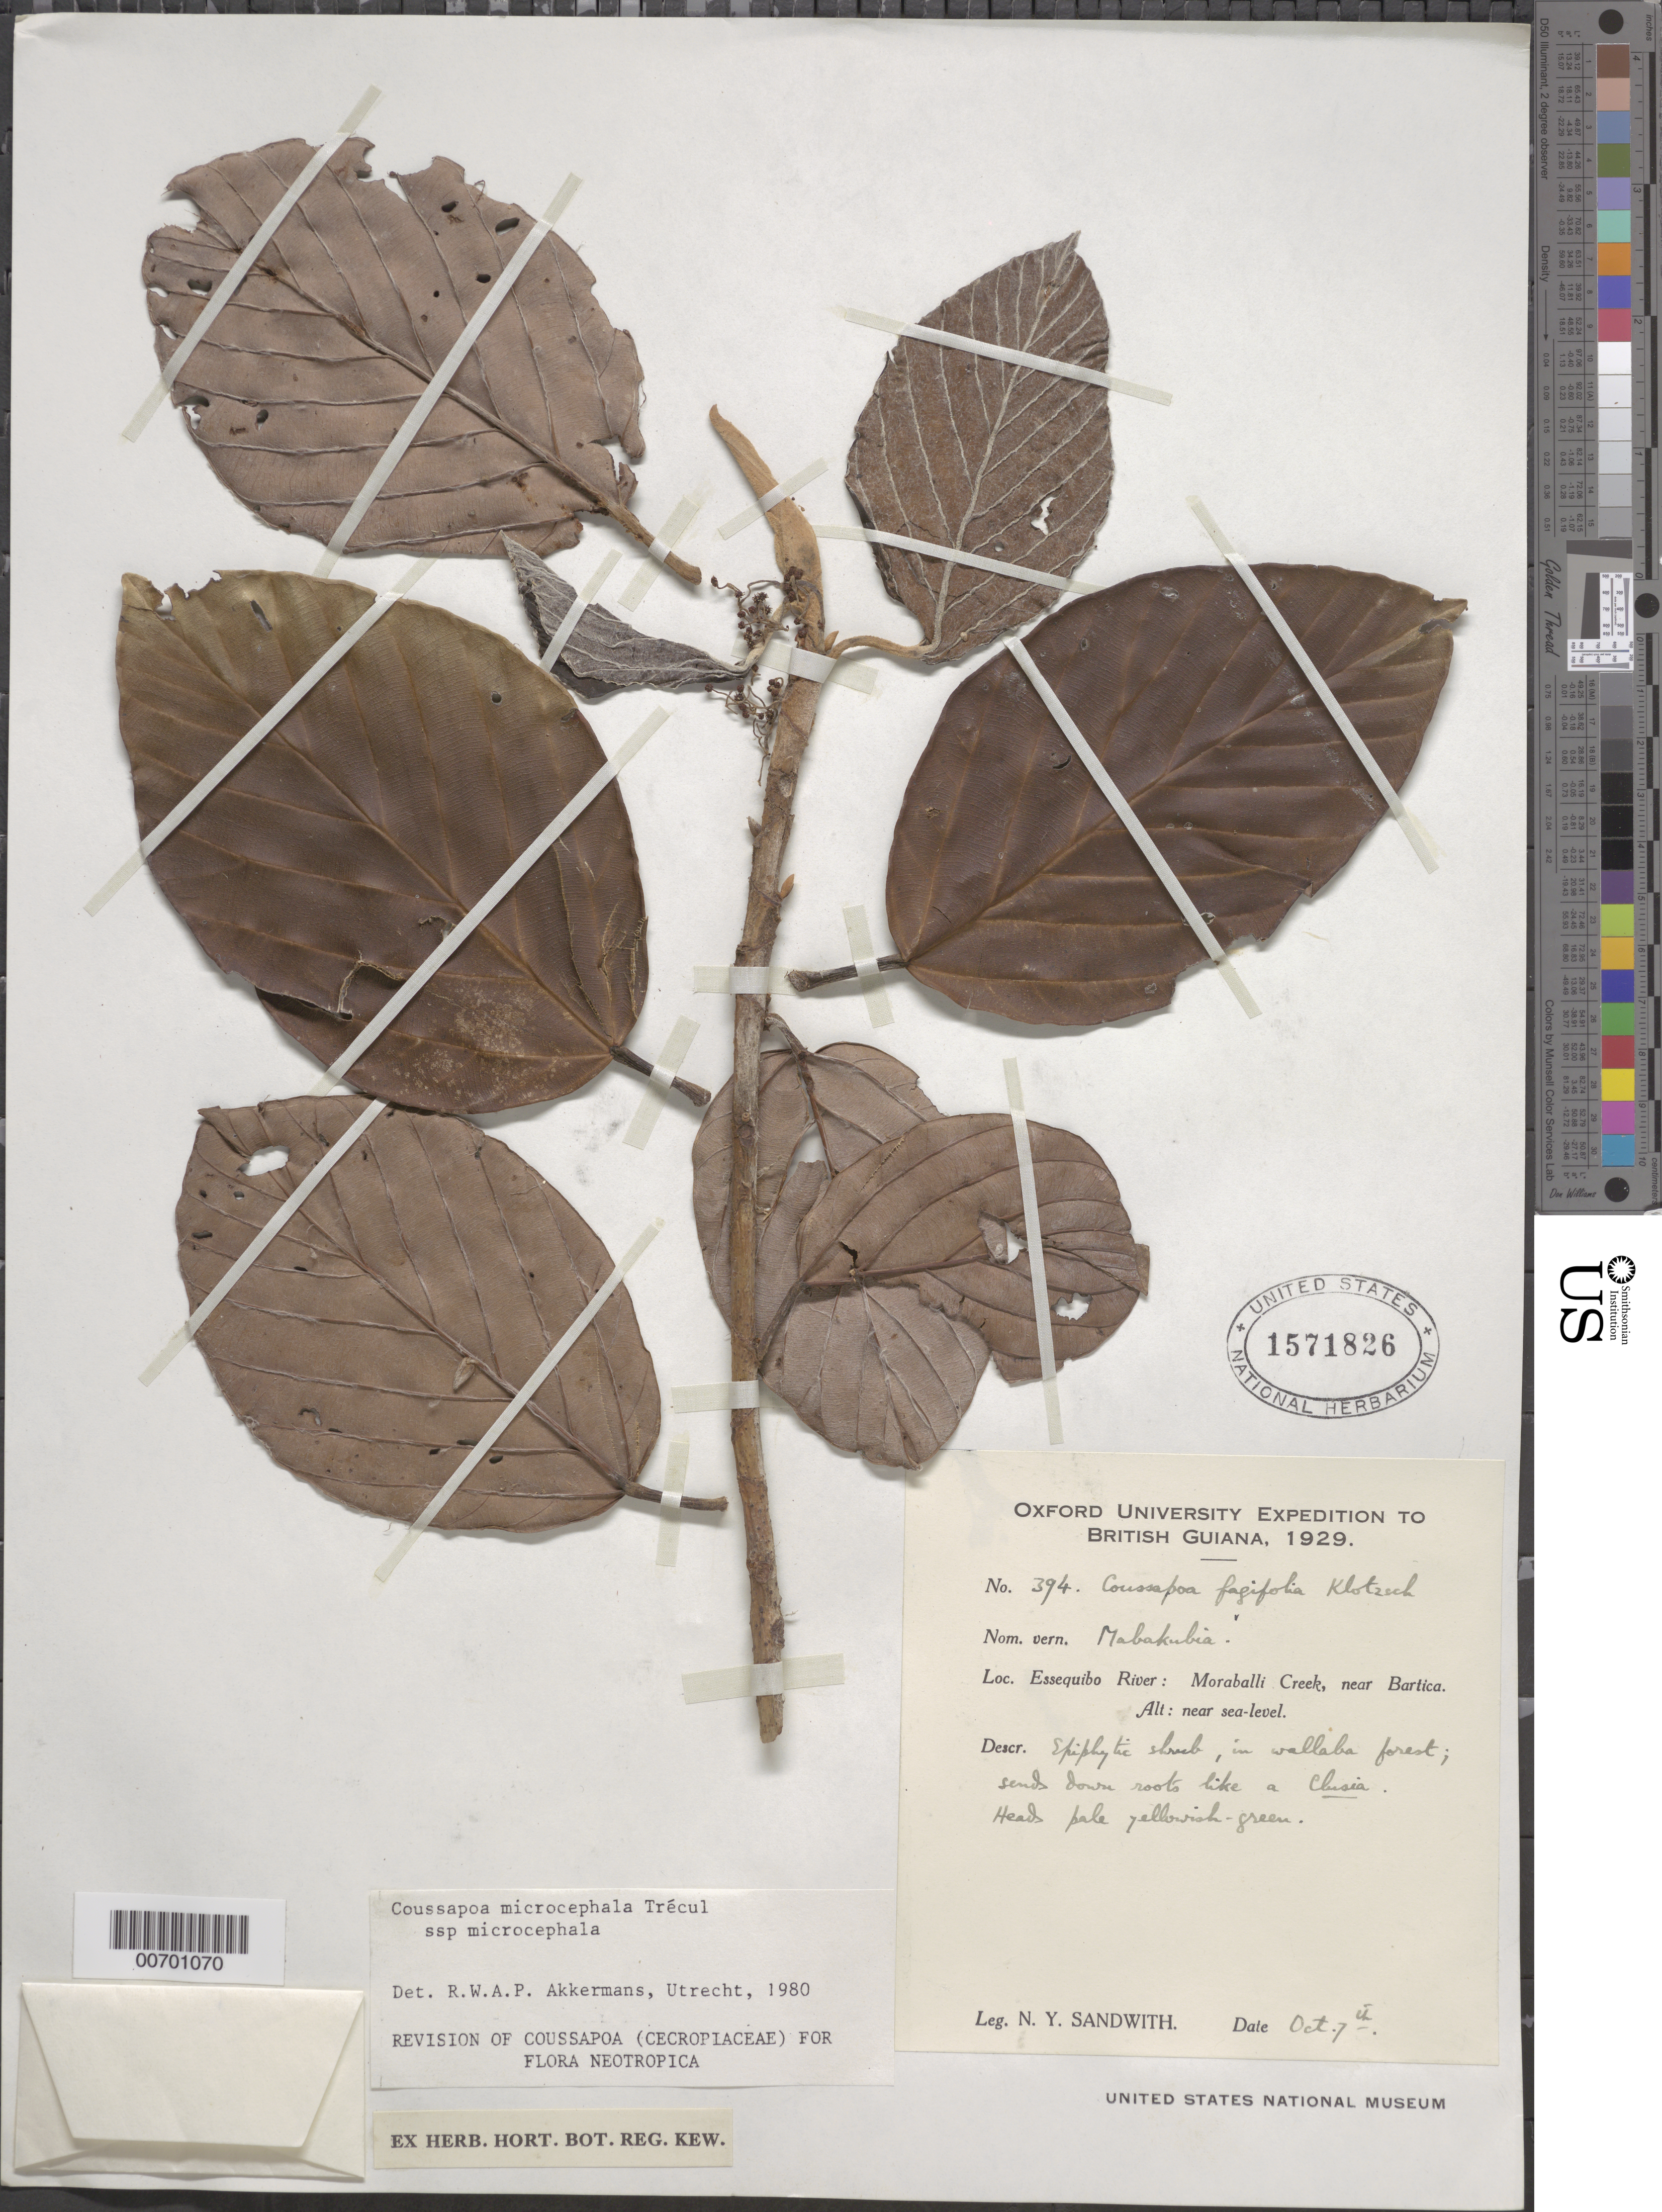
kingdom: Plantae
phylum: Tracheophyta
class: Magnoliopsida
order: Rosales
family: Urticaceae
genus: Coussapoa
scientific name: Coussapoa microcephala subsp. microcephala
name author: Trécul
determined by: Akkermans, R. W. A. P.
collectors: N. Y. Sandwith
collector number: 394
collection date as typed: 7-Oct-29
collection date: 1929-10-07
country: Guyana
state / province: U. Demerara-Berbice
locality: Moraballi Creek, Essequibo R., near Bartica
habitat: Wallaba forest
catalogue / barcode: US 1571826